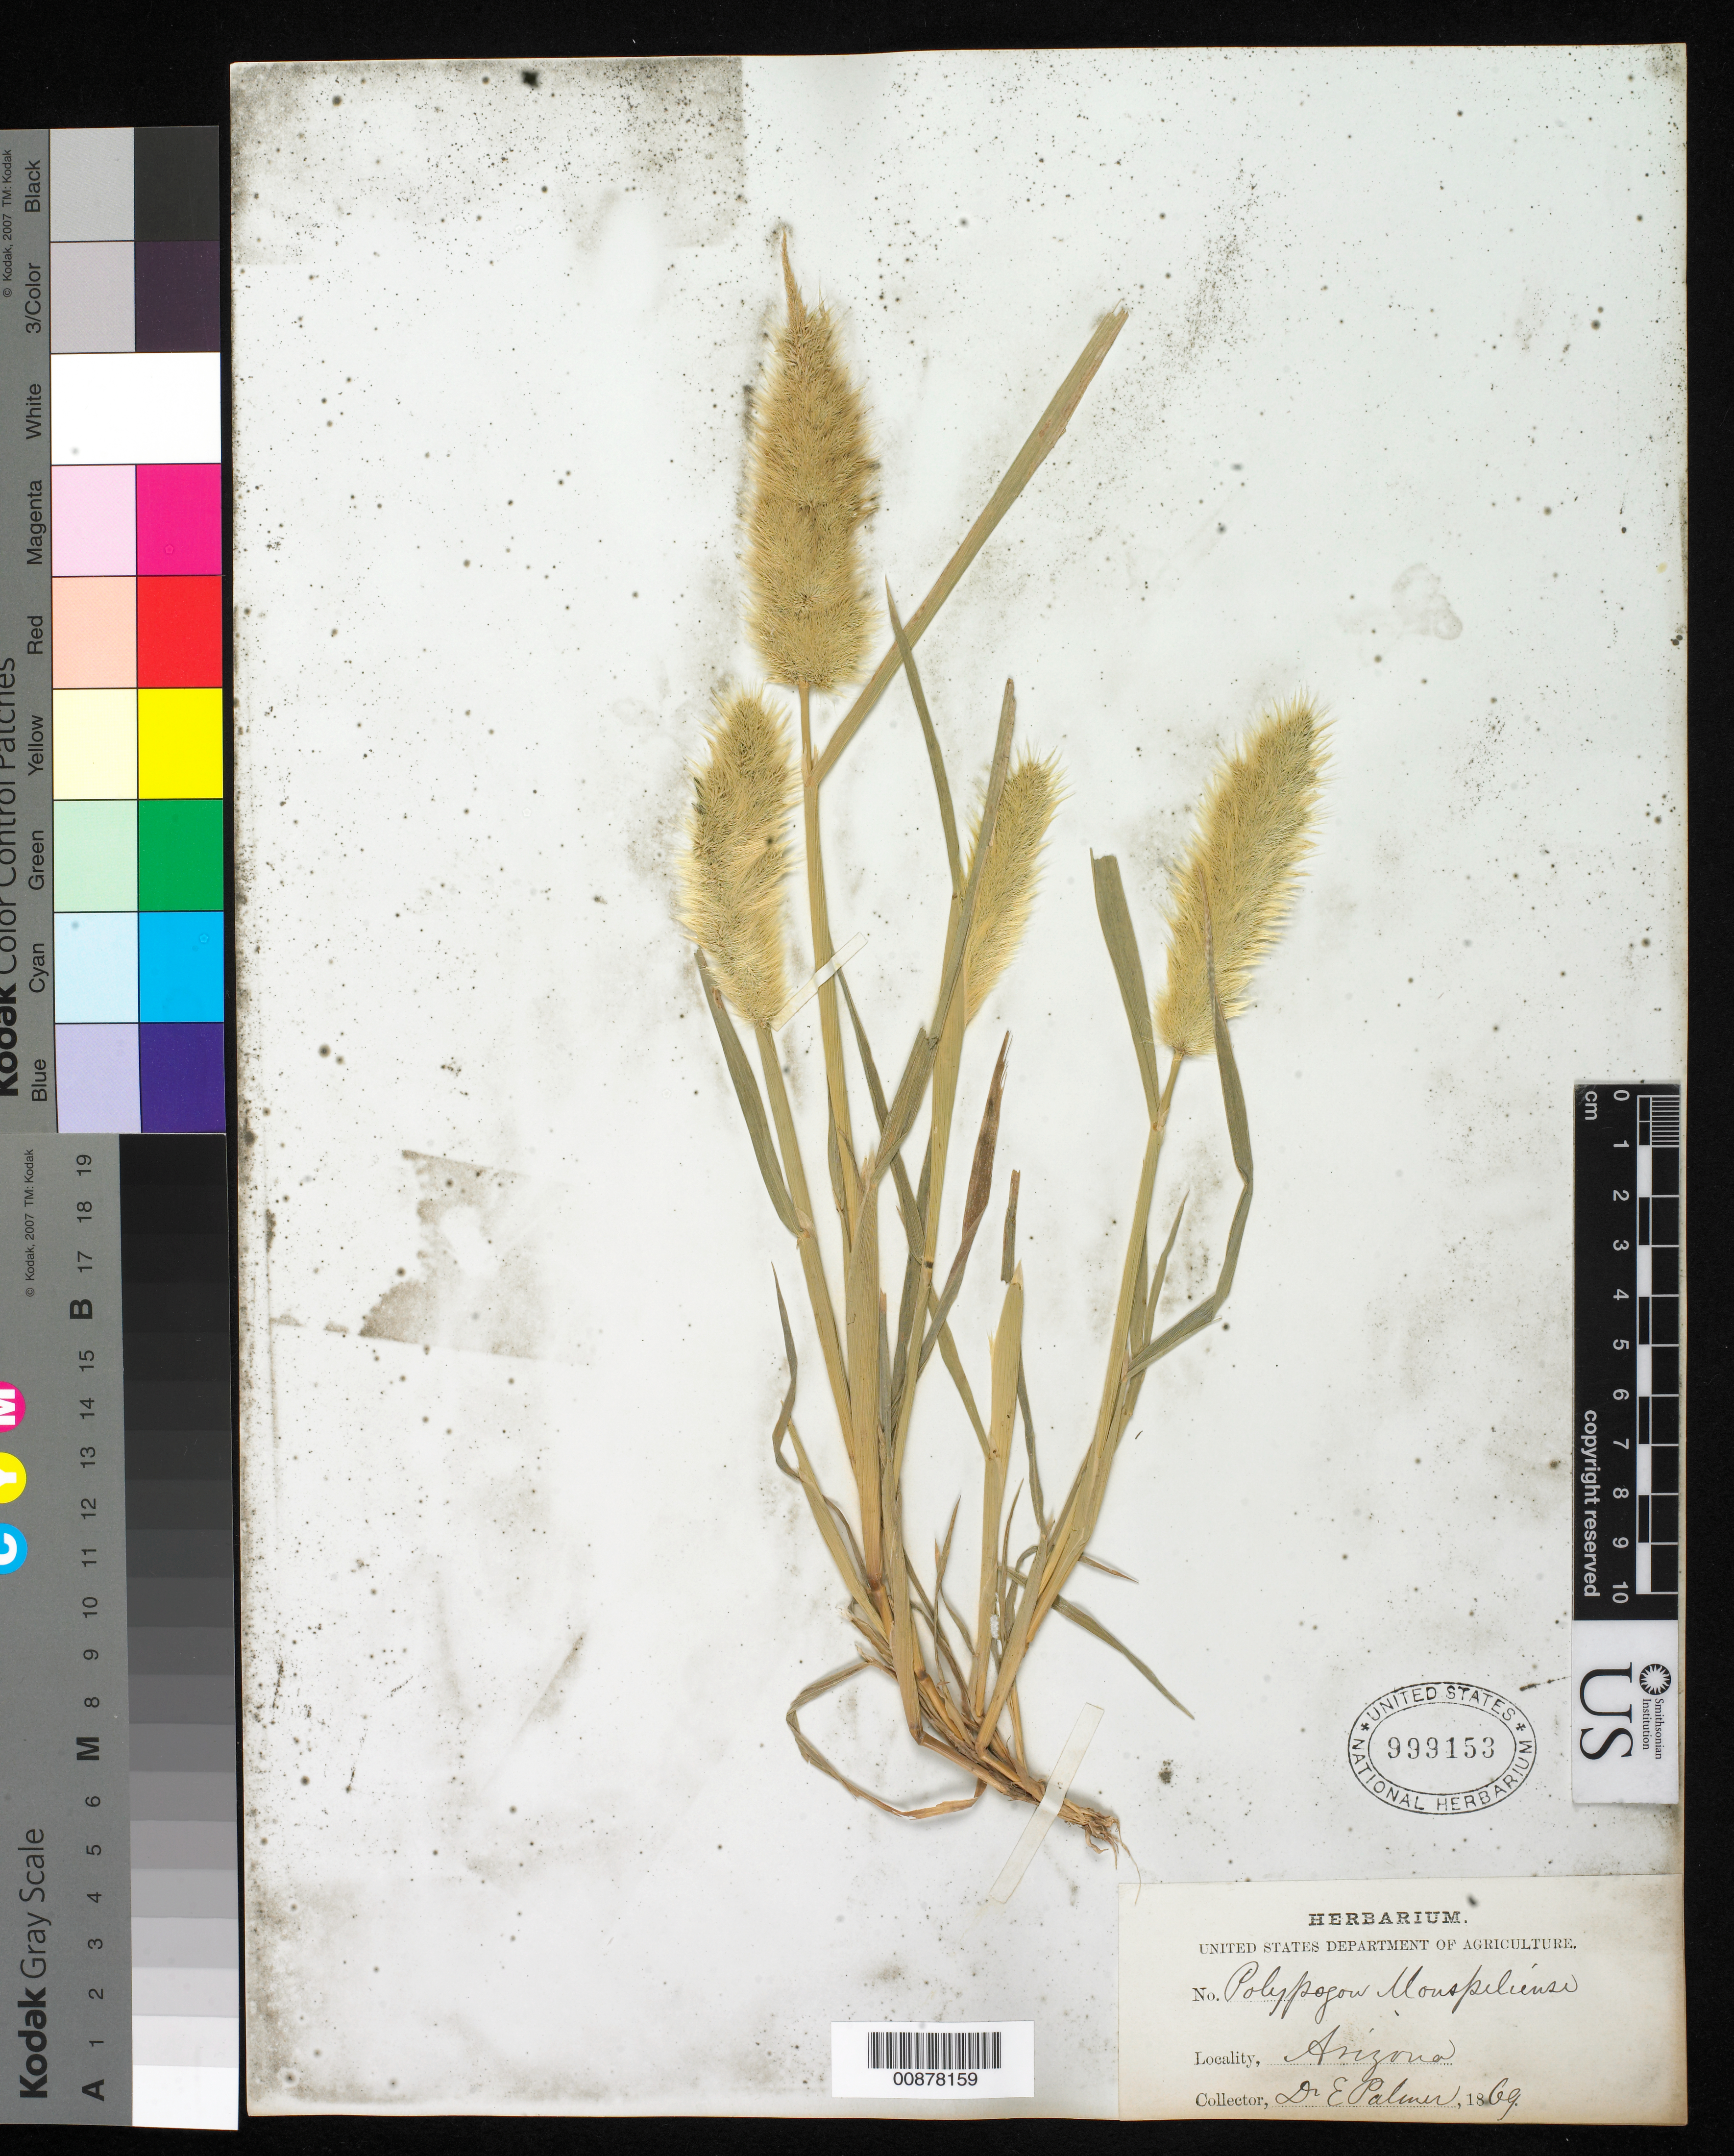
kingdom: Plantae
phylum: Tracheophyta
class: Liliopsida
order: Poales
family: Poaceae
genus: Polypogon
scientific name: Polypogon monspeliensis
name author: (L.) Desf.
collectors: E. Palmer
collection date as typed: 1869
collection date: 1869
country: United States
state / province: Arizona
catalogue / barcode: US 999153